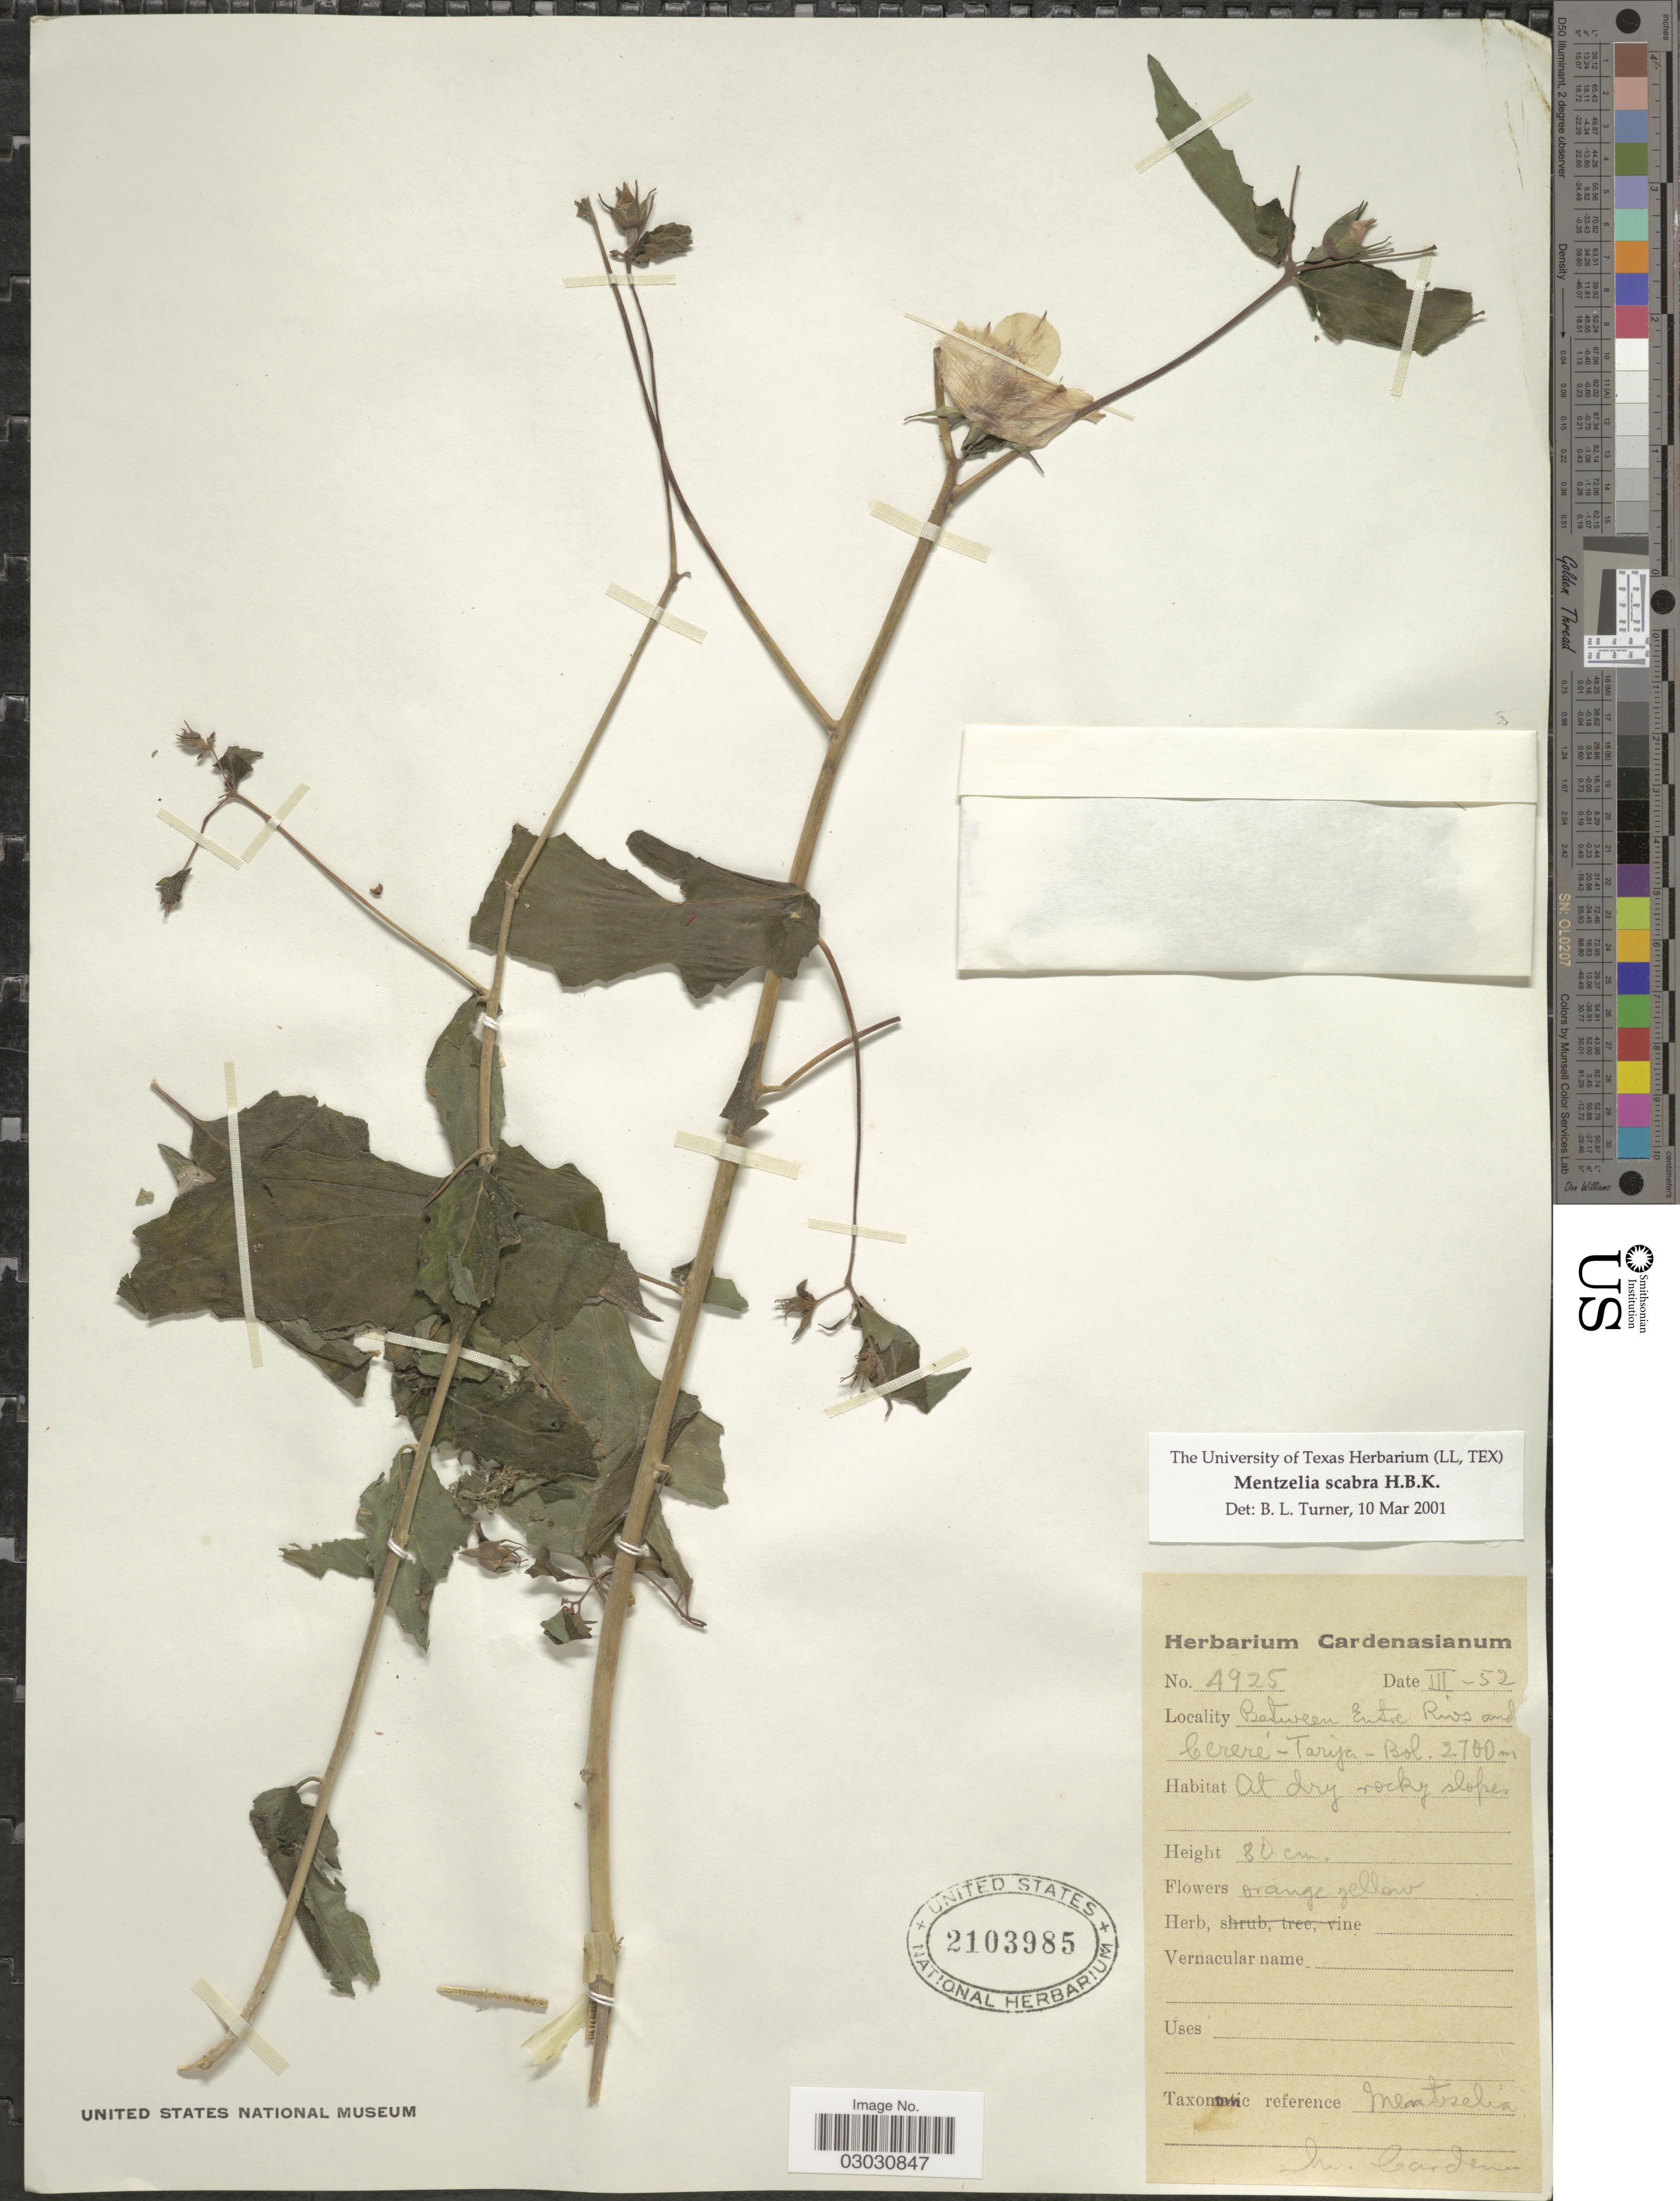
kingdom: Plantae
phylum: Tracheophyta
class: Magnoliopsida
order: Cornales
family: Loasaceae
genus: Mentzelia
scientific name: Mentzelia scabra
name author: Kunth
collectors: M. Cárdenas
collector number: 4925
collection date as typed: Transcribed d/m/y: /3/52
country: Bolivia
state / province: Tarija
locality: Between Entre Rios and Cereré.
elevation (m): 2700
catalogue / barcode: US 2103985